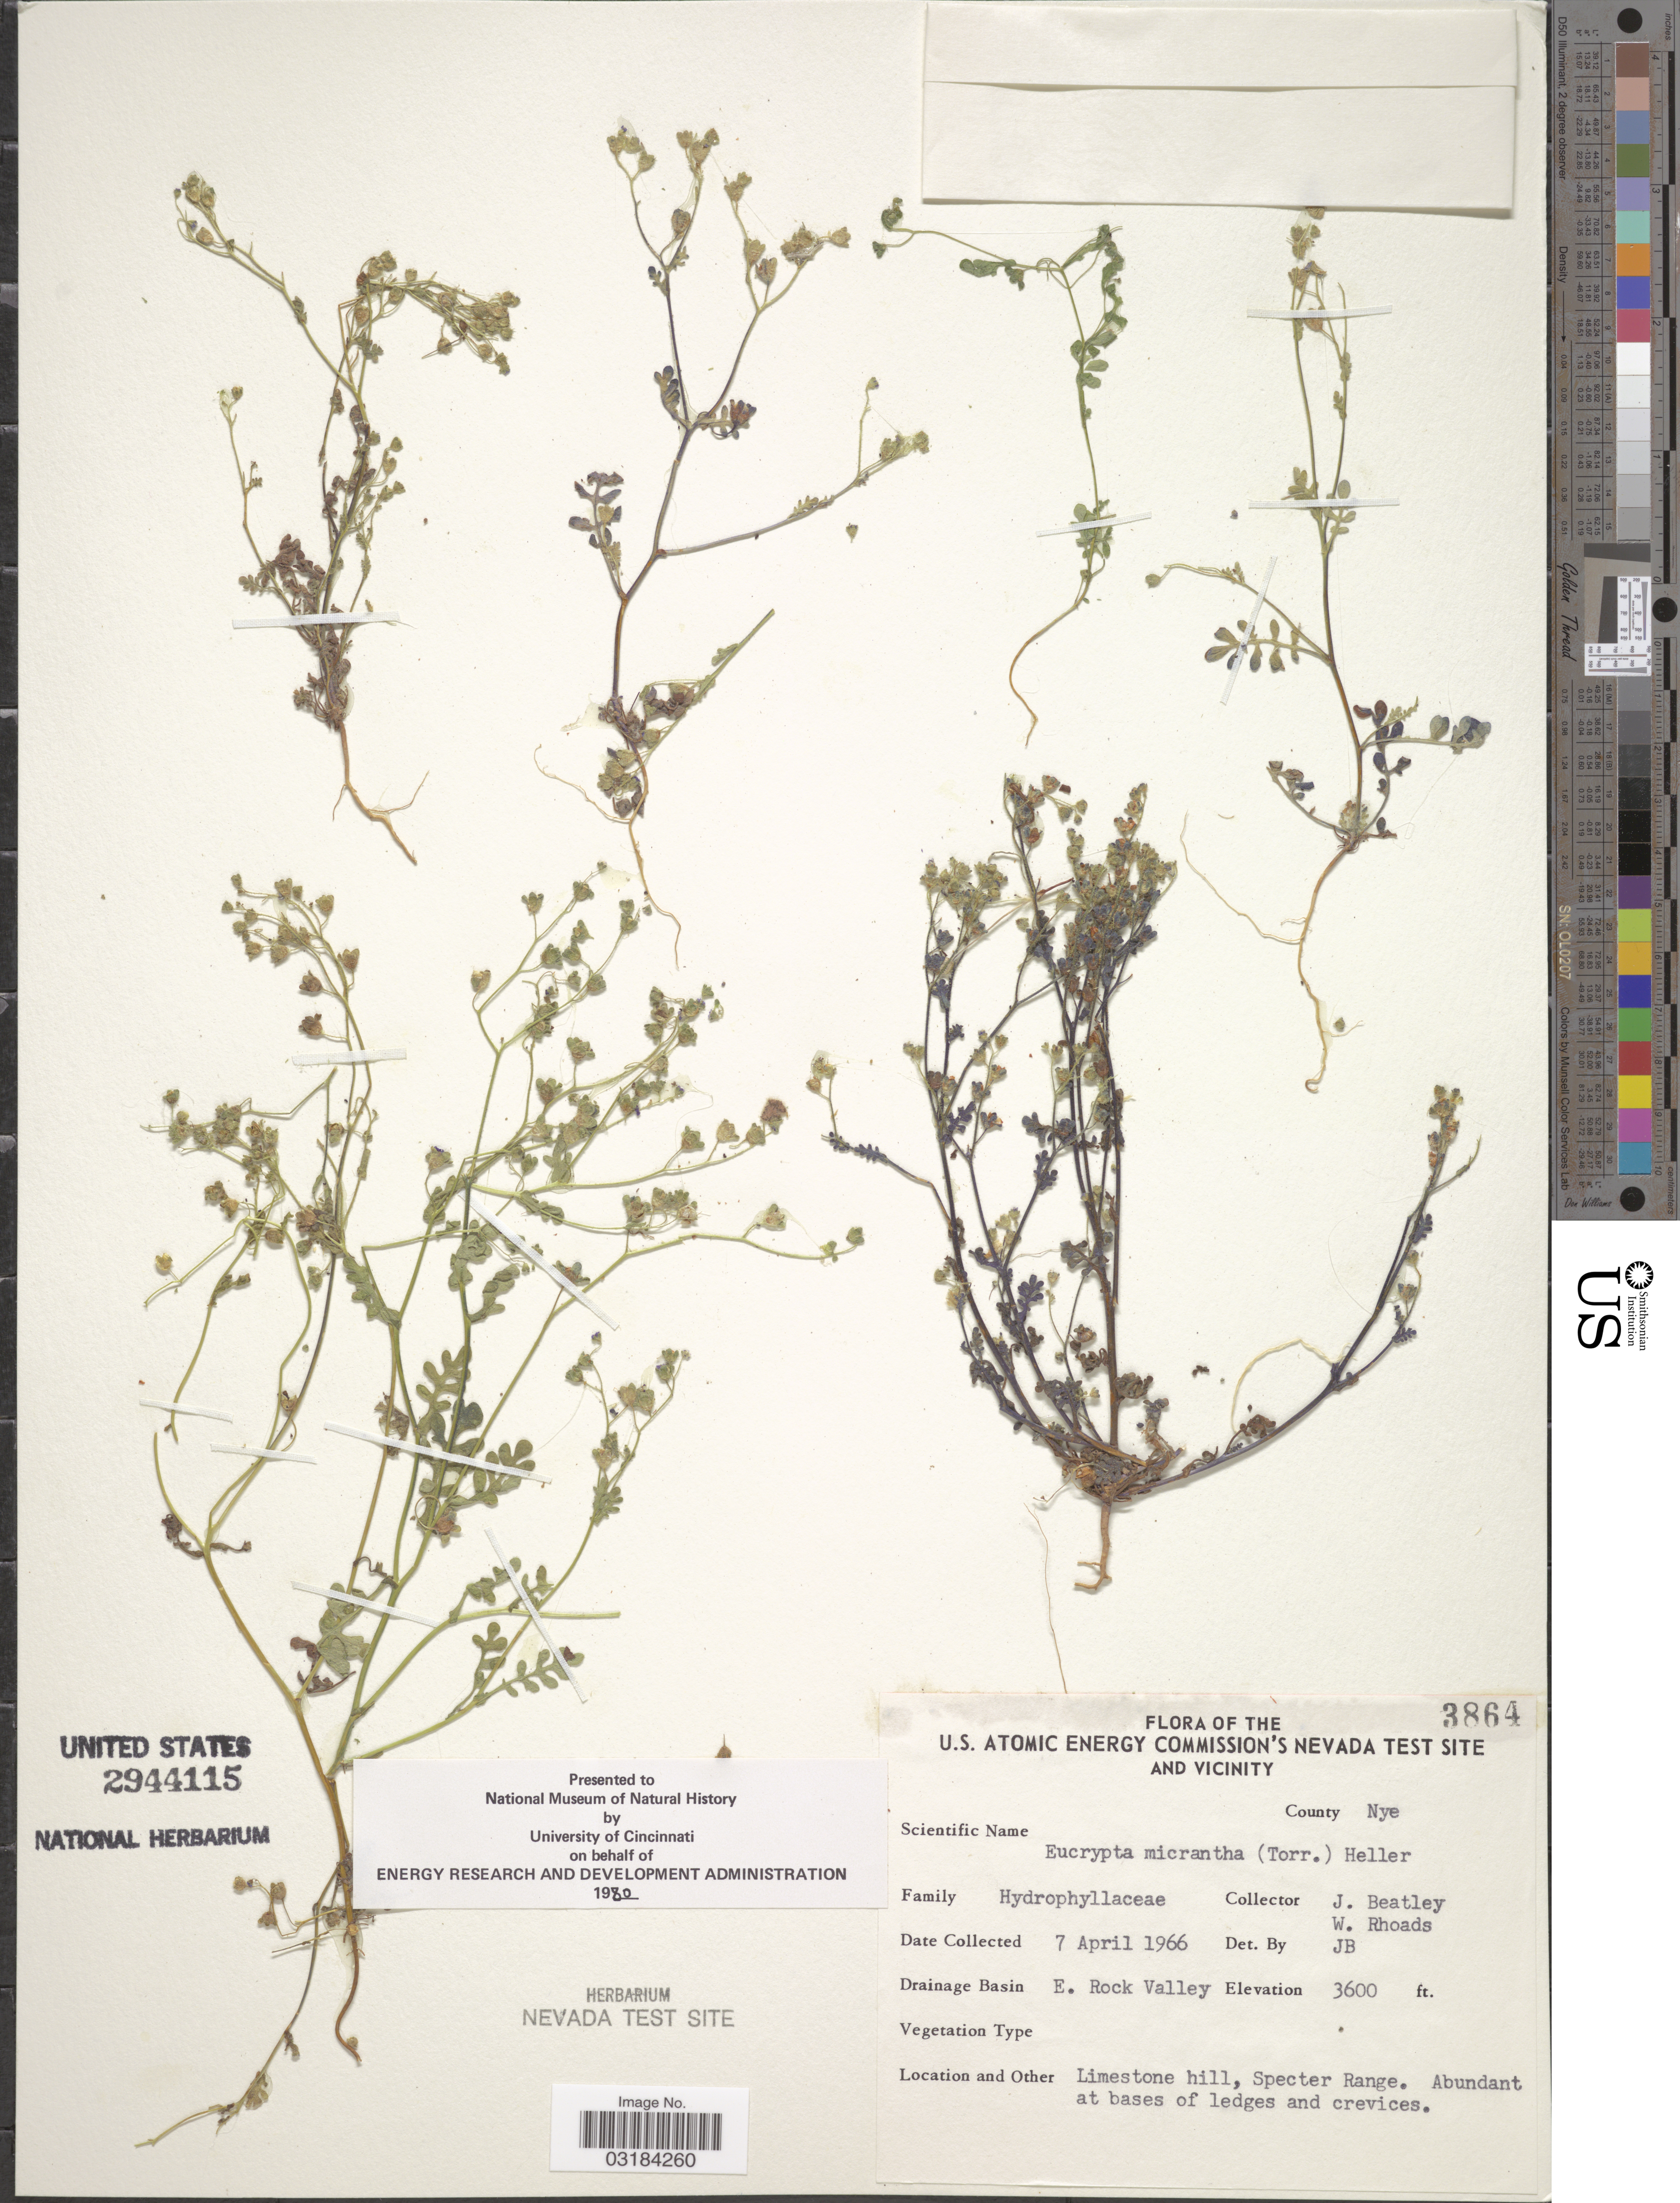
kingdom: Plantae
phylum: Tracheophyta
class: Magnoliopsida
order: Boraginales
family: Hydrophyllaceae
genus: Eucrypta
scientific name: Eucrypta micrantha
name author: (Torr.) A. Heller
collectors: J. C. Beatley & W. Rhoads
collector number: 3864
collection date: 1966-04-07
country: United States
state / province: Nevada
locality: U.S. Atomic Energy Commission's Nevada Test Site and Vicinity. County Nye. Drainage Basin E. Rock Valley. Limestone hill, Specter Range.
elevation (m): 1097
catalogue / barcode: US 2944115